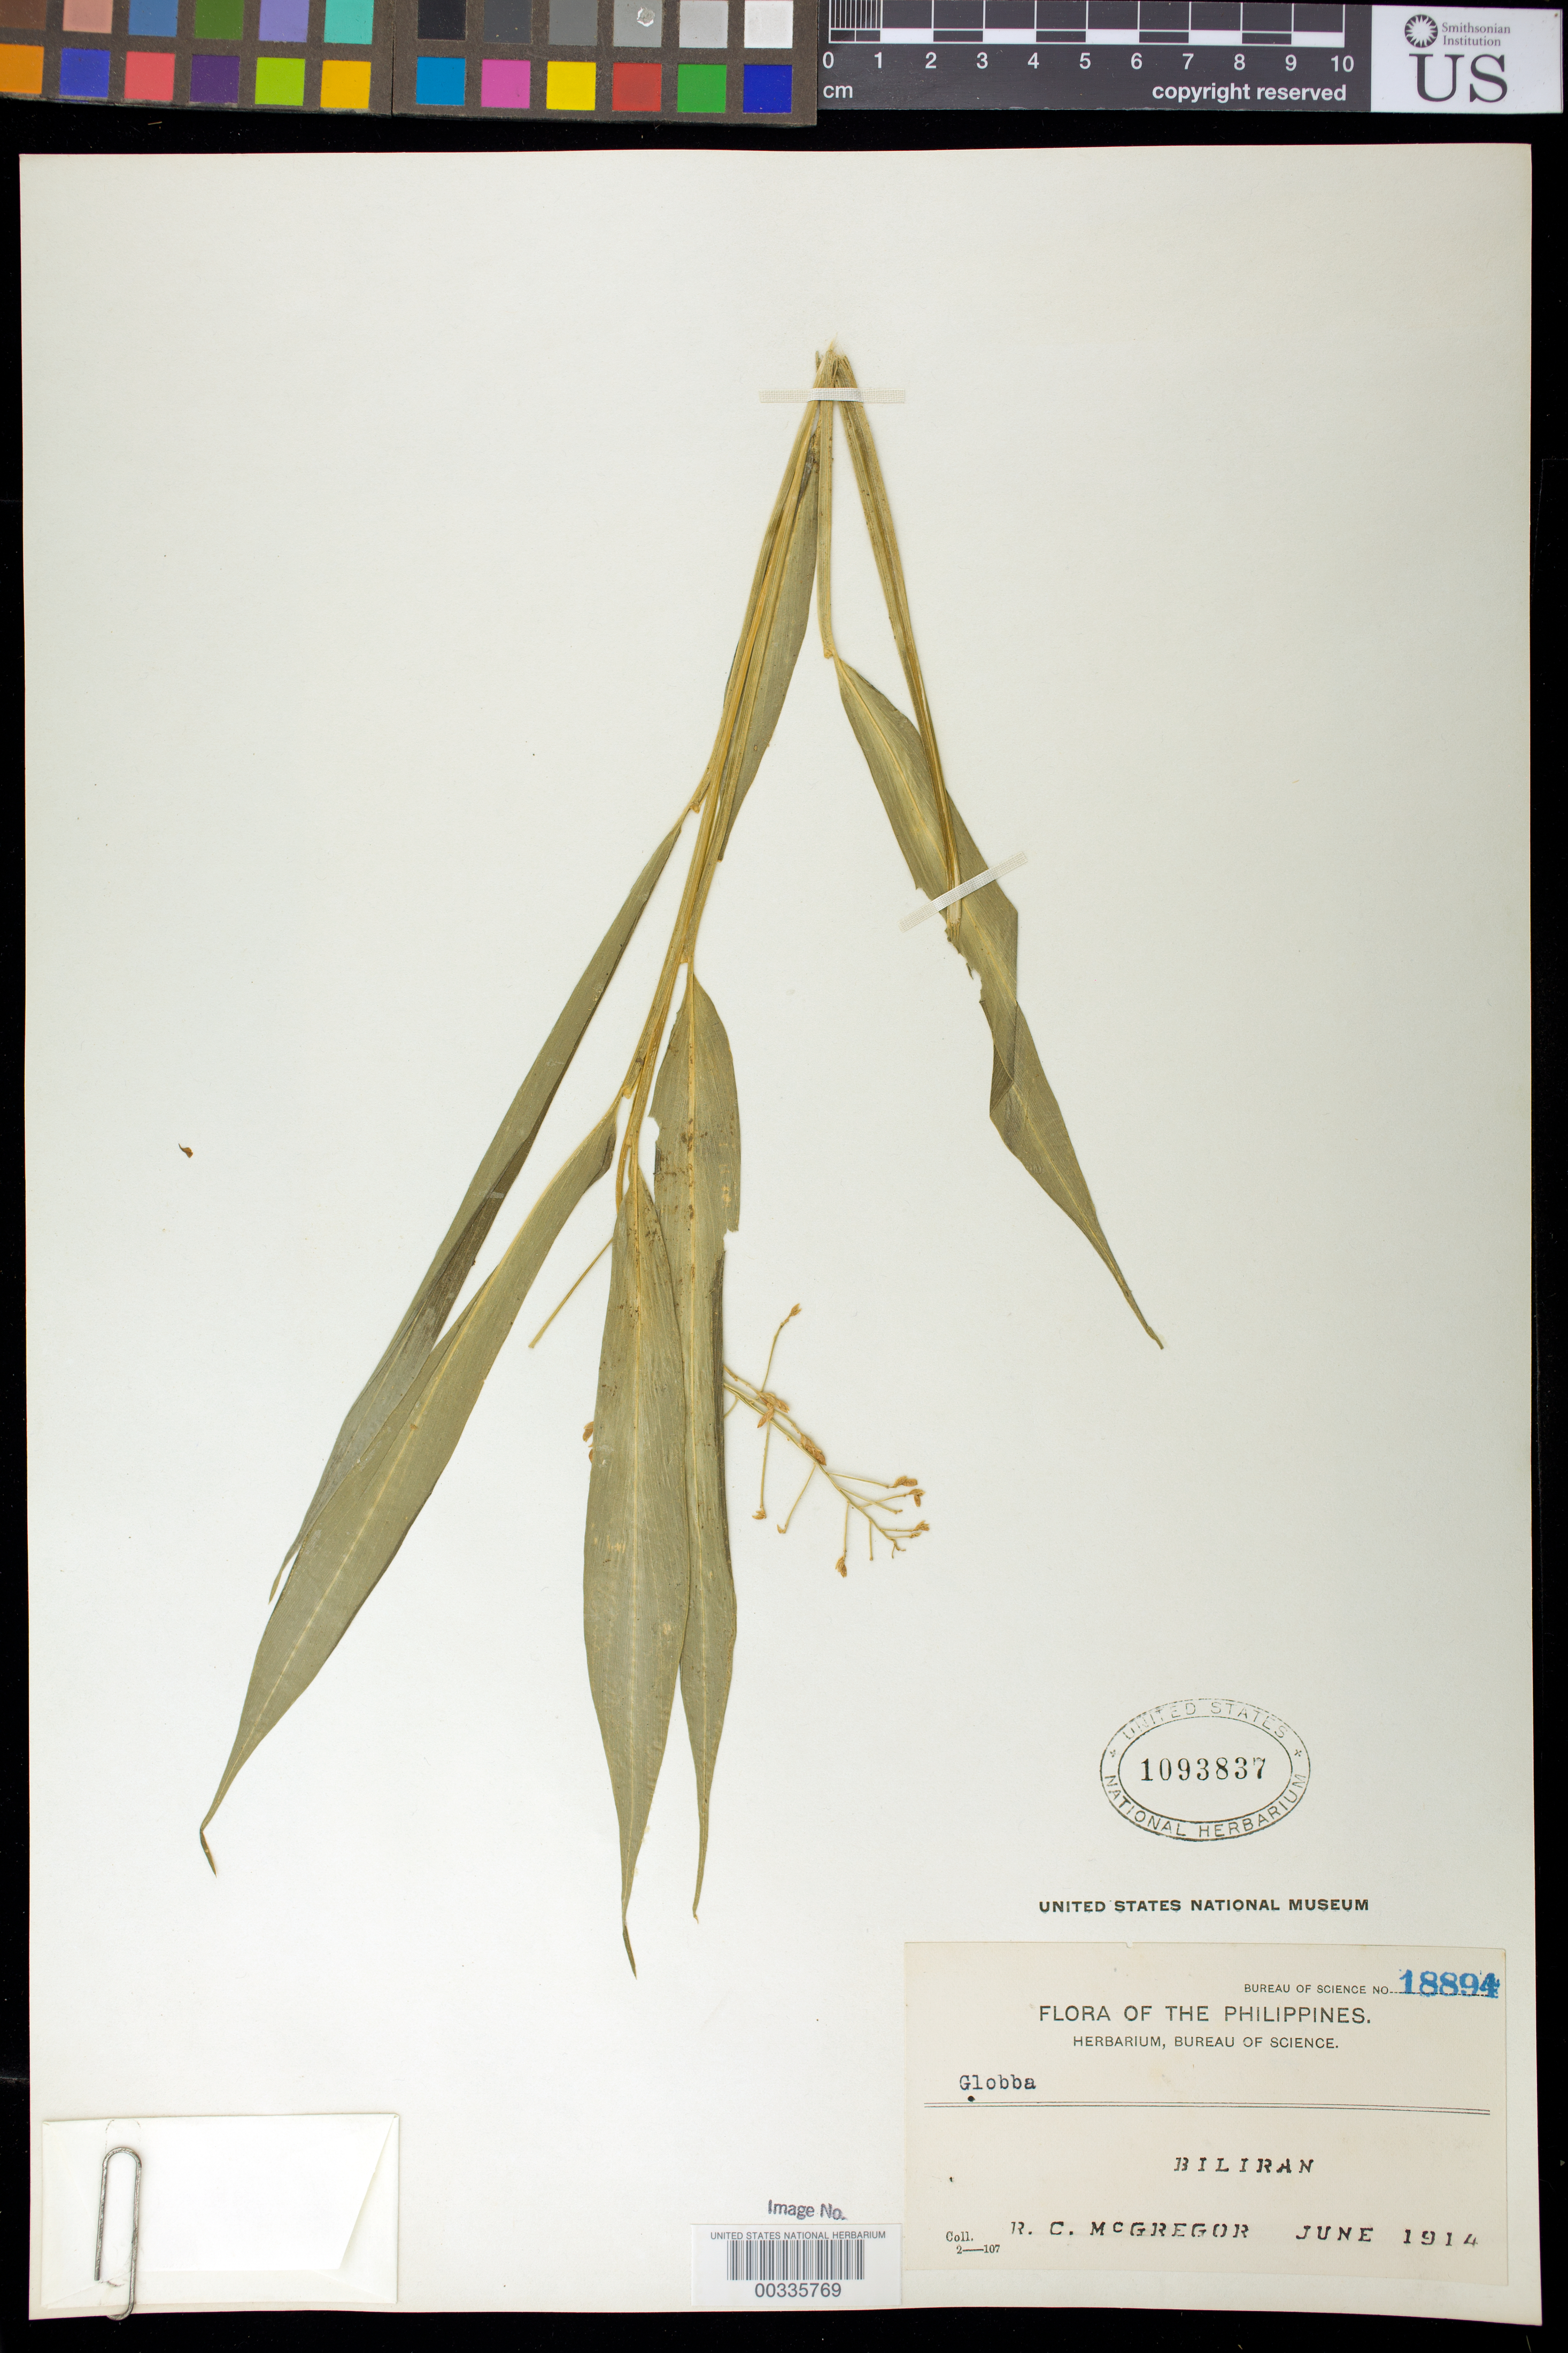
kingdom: Plantae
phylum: Tracheophyta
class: Liliopsida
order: Zingiberales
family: Zingiberaceae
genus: Globba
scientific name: Globba sp.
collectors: R. C. McGregor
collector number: Bur. Sci. 18894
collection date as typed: Jun 1914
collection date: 1914-06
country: Philippines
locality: Biliran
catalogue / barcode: US 1093837